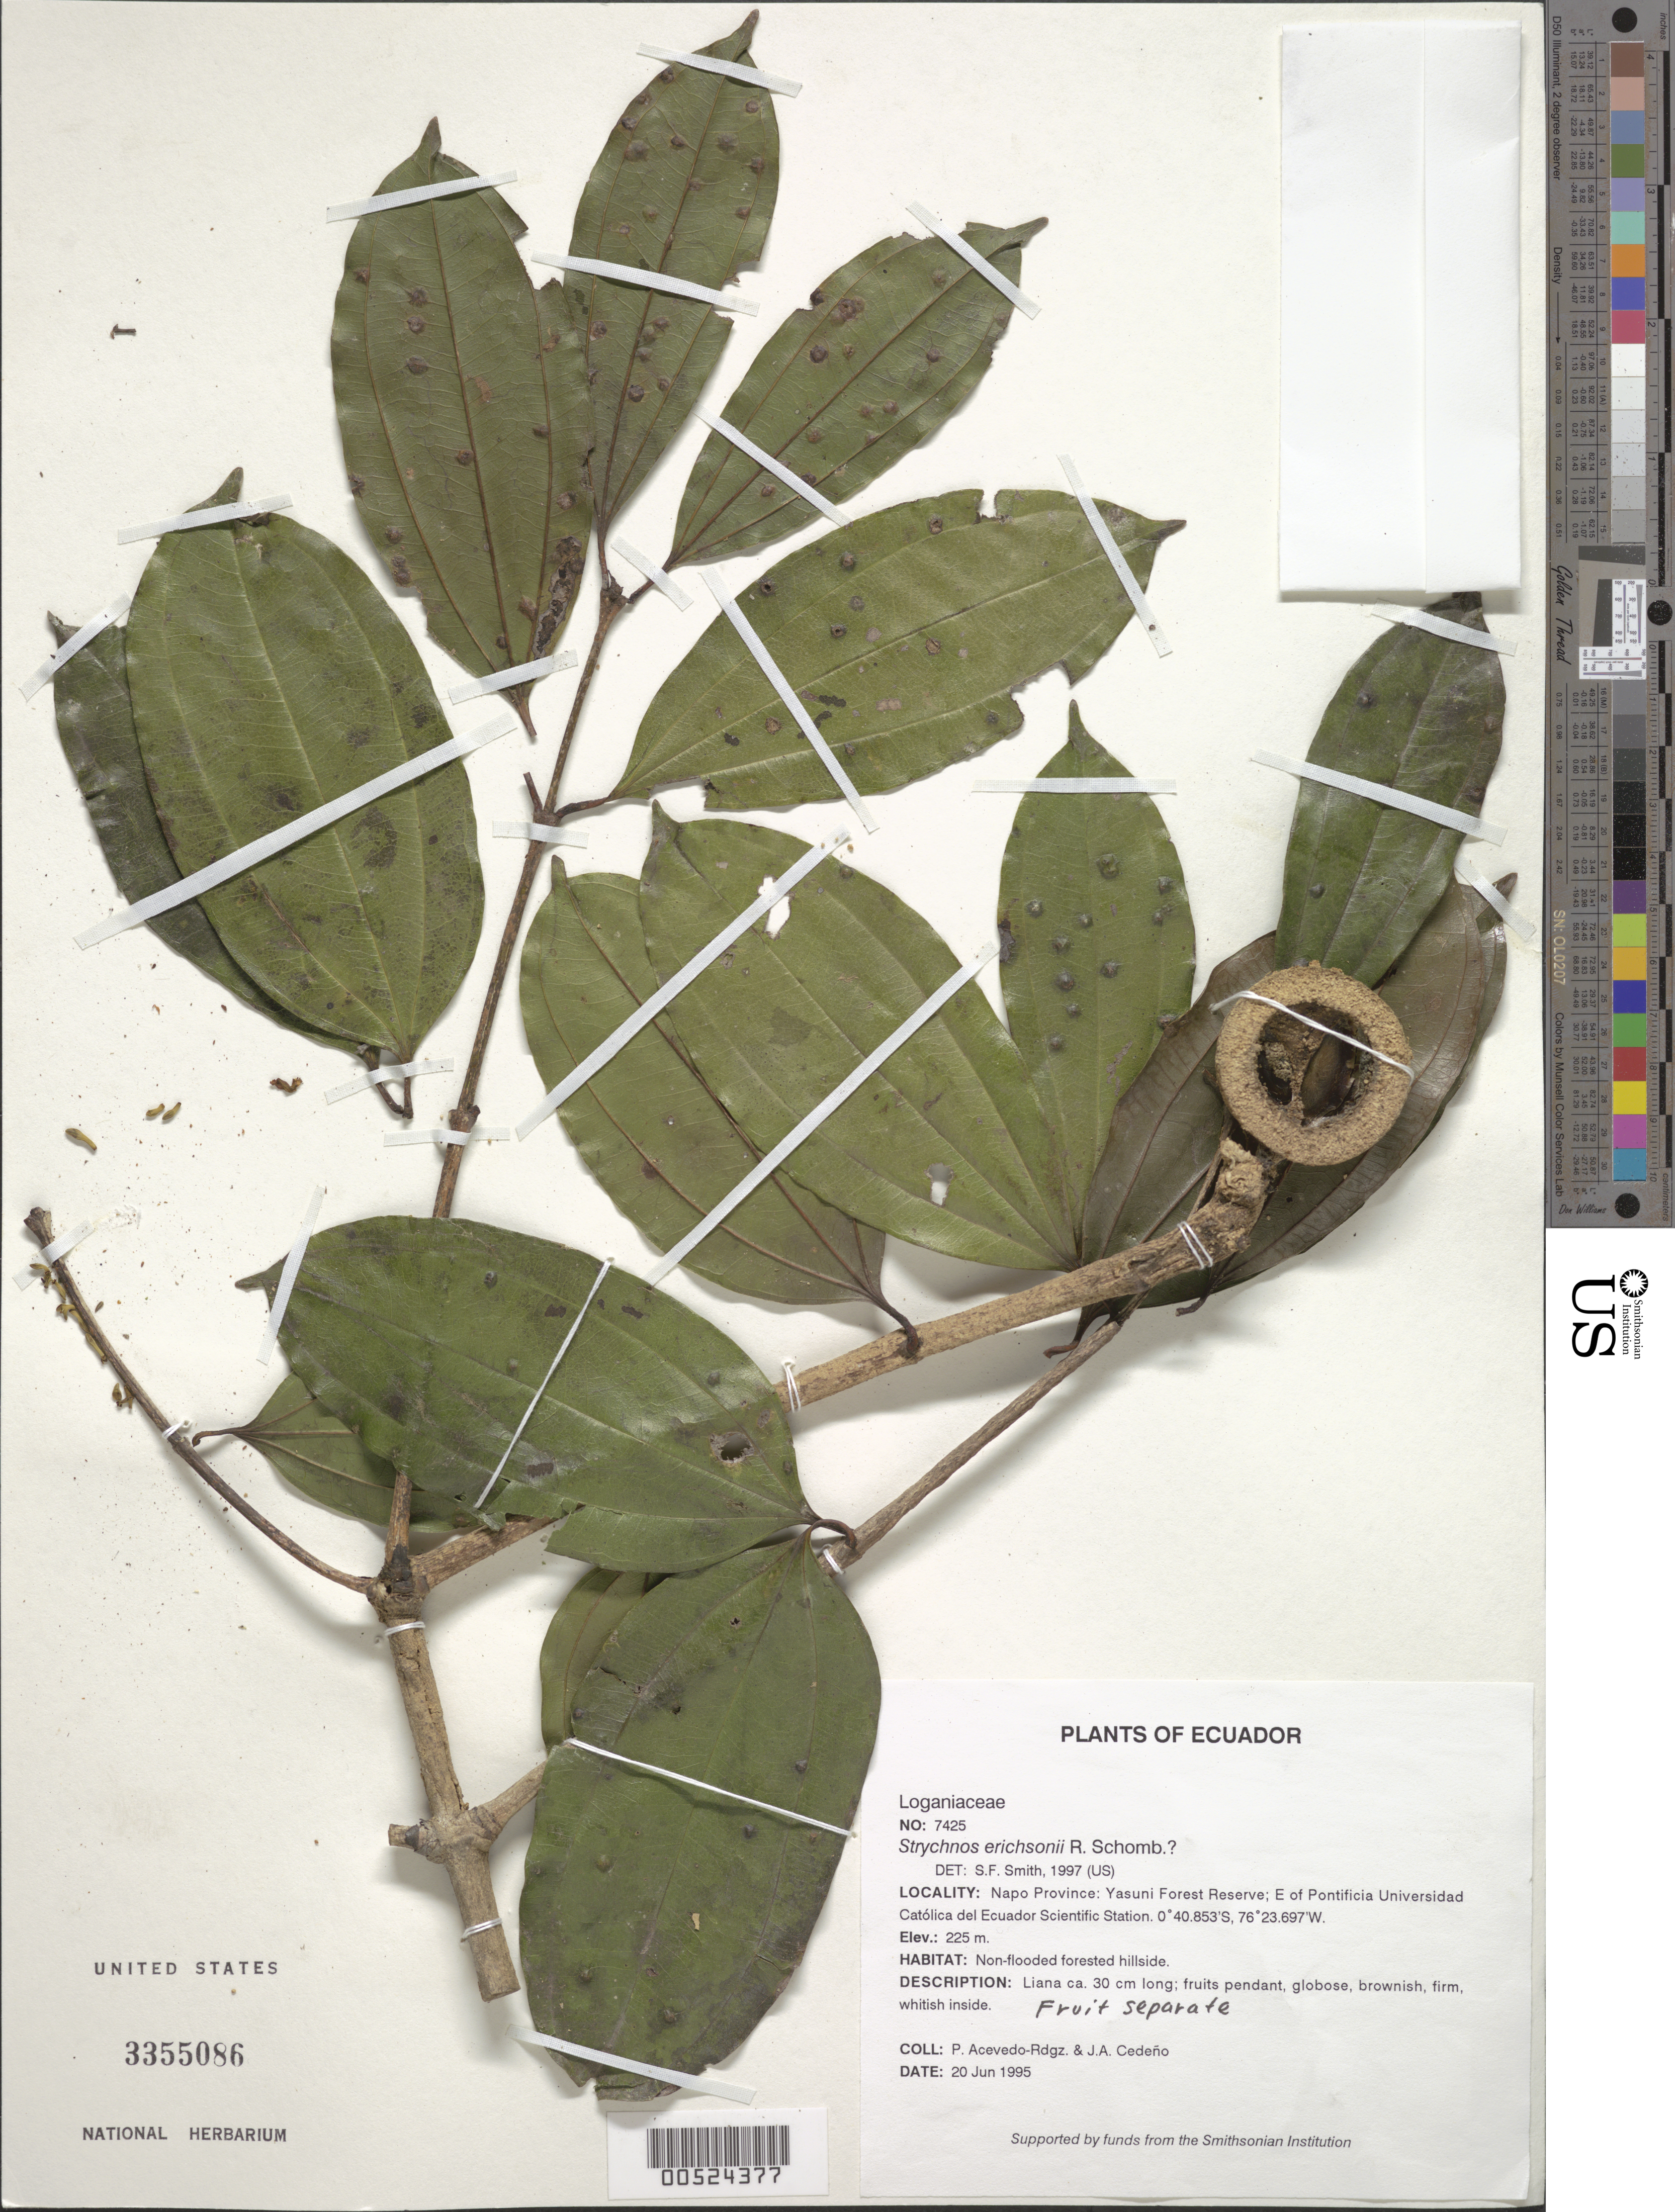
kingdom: Plantae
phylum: Tracheophyta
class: Magnoliopsida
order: Gentianales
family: Loganiaceae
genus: Strychnos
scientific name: Strychnos ramentifera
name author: Ducke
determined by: Brant, A. E.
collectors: P. Acevedo-Rodr. & J. A. Cedeño M.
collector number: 7425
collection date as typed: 20 Jun 1995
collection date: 1995-06-20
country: Ecuador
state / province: Napo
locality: Napo Province: Yasuni Forest Reserve; E of Pontificia Universidad Católica del Ecuador Scientific Station.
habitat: Non-flooded forested hillside.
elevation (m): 225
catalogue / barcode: US 3355086